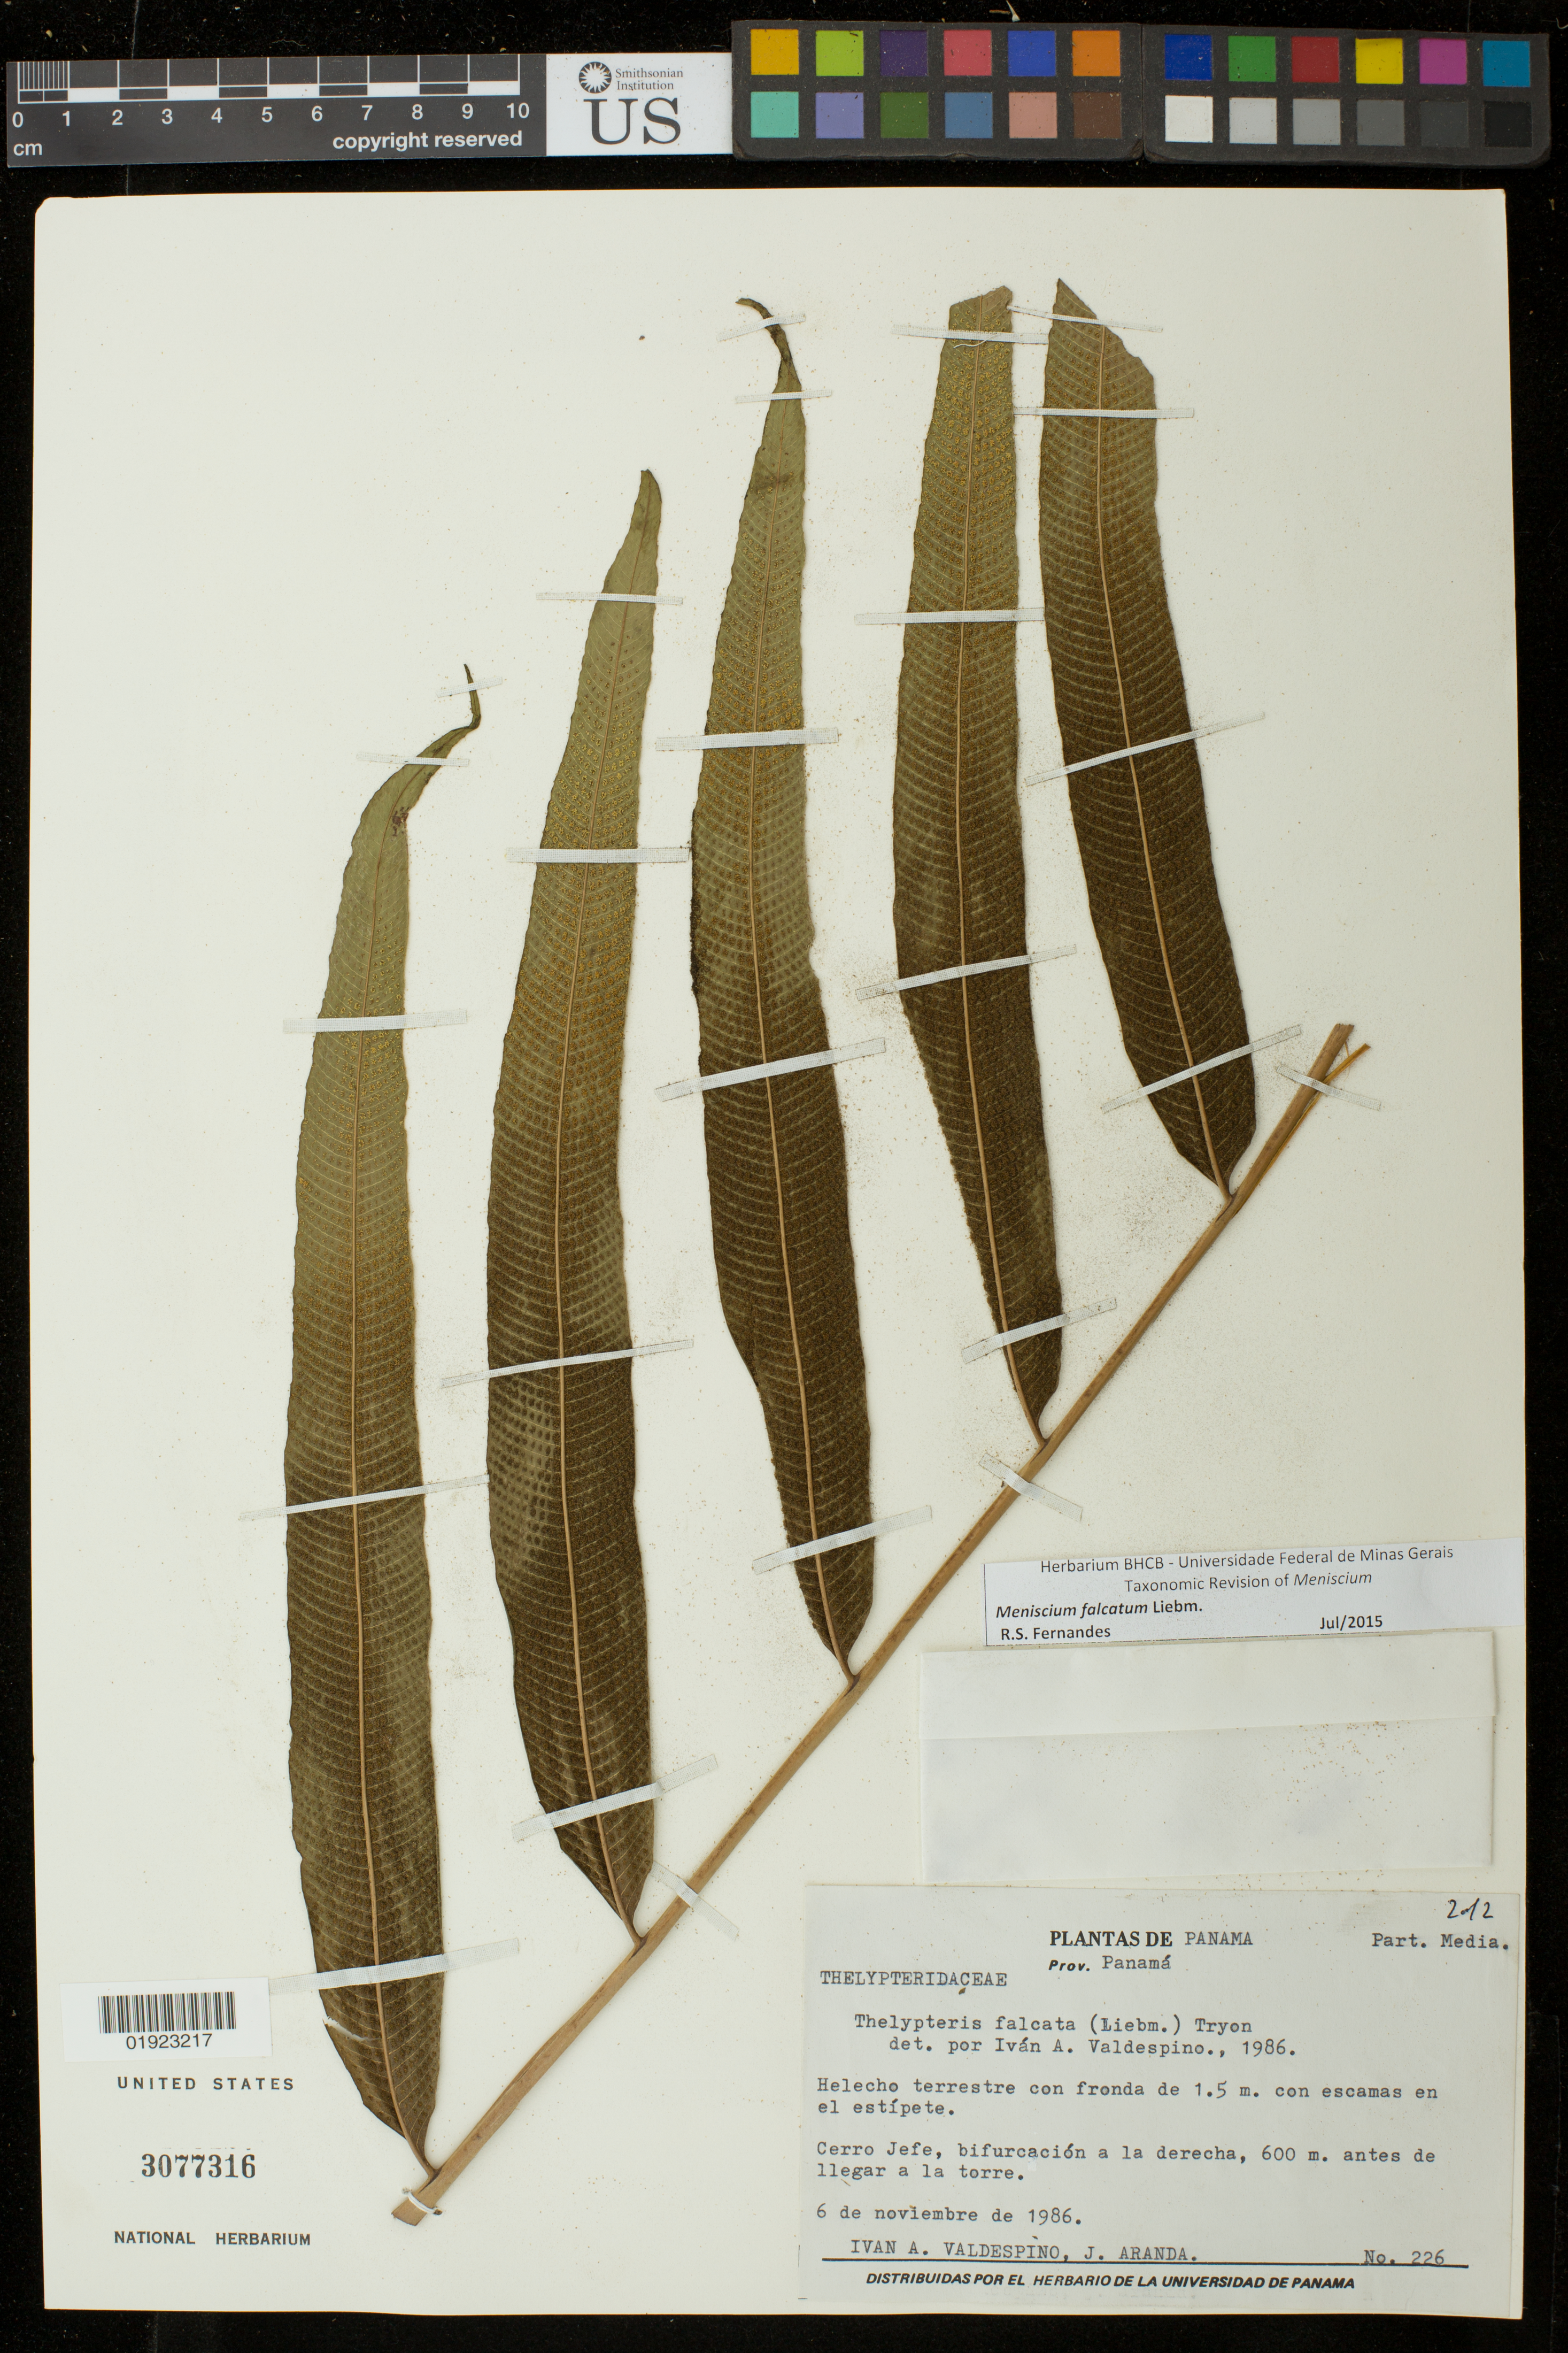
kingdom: Plantae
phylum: Tracheophyta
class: Polypodiopsida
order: Polypodiales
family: Thelypteridaceae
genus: Meniscium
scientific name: Meniscium falcatum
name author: Liebm.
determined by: Fernandes, R. S.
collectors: I. A. Valdespino & J. Aranda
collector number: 226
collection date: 1986-11-06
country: Panama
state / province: Panamá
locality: Cerro Jefe, bifurcaion a la derecha.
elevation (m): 600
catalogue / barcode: US 3077316